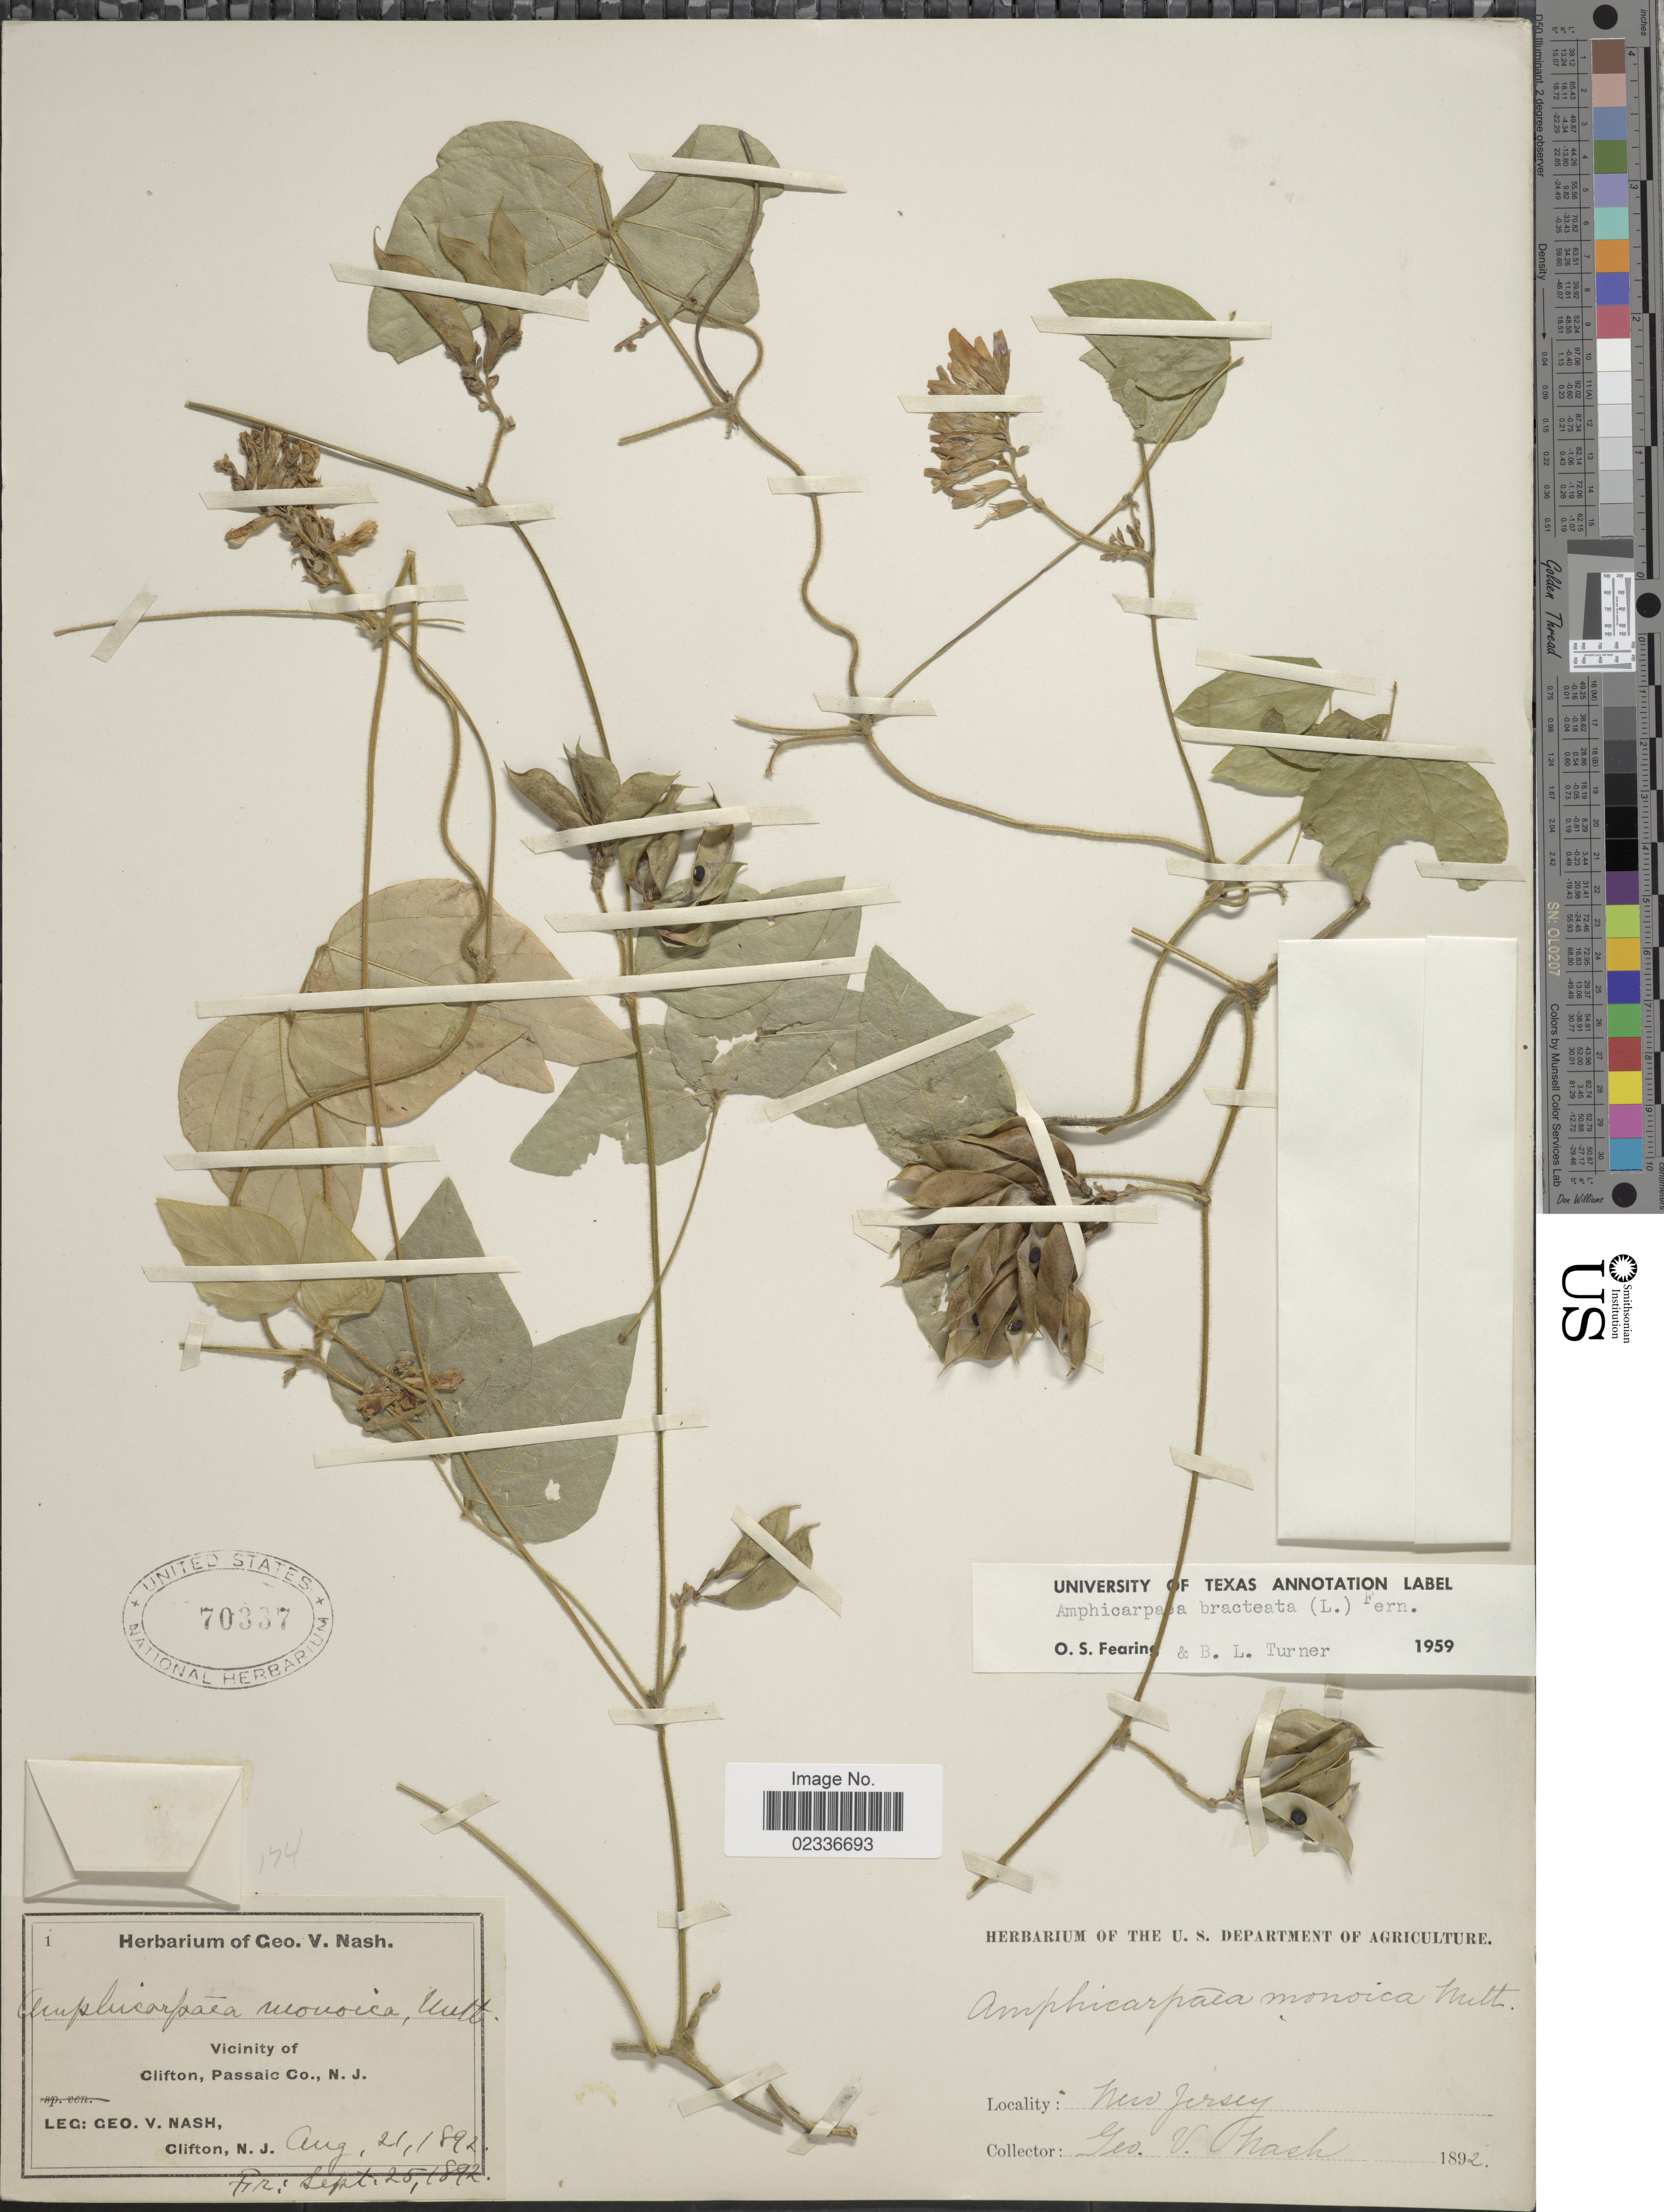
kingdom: Plantae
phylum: Tracheophyta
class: Magnoliopsida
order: Fabales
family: Fabaceae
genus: Amphicarpaea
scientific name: Amphicarpaea bracteata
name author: (L.) Fernald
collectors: G. V. Nash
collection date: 1892-09-25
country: United States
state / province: New Jersey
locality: Vicinity of Clifton, Passaic Co.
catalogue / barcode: US 70337